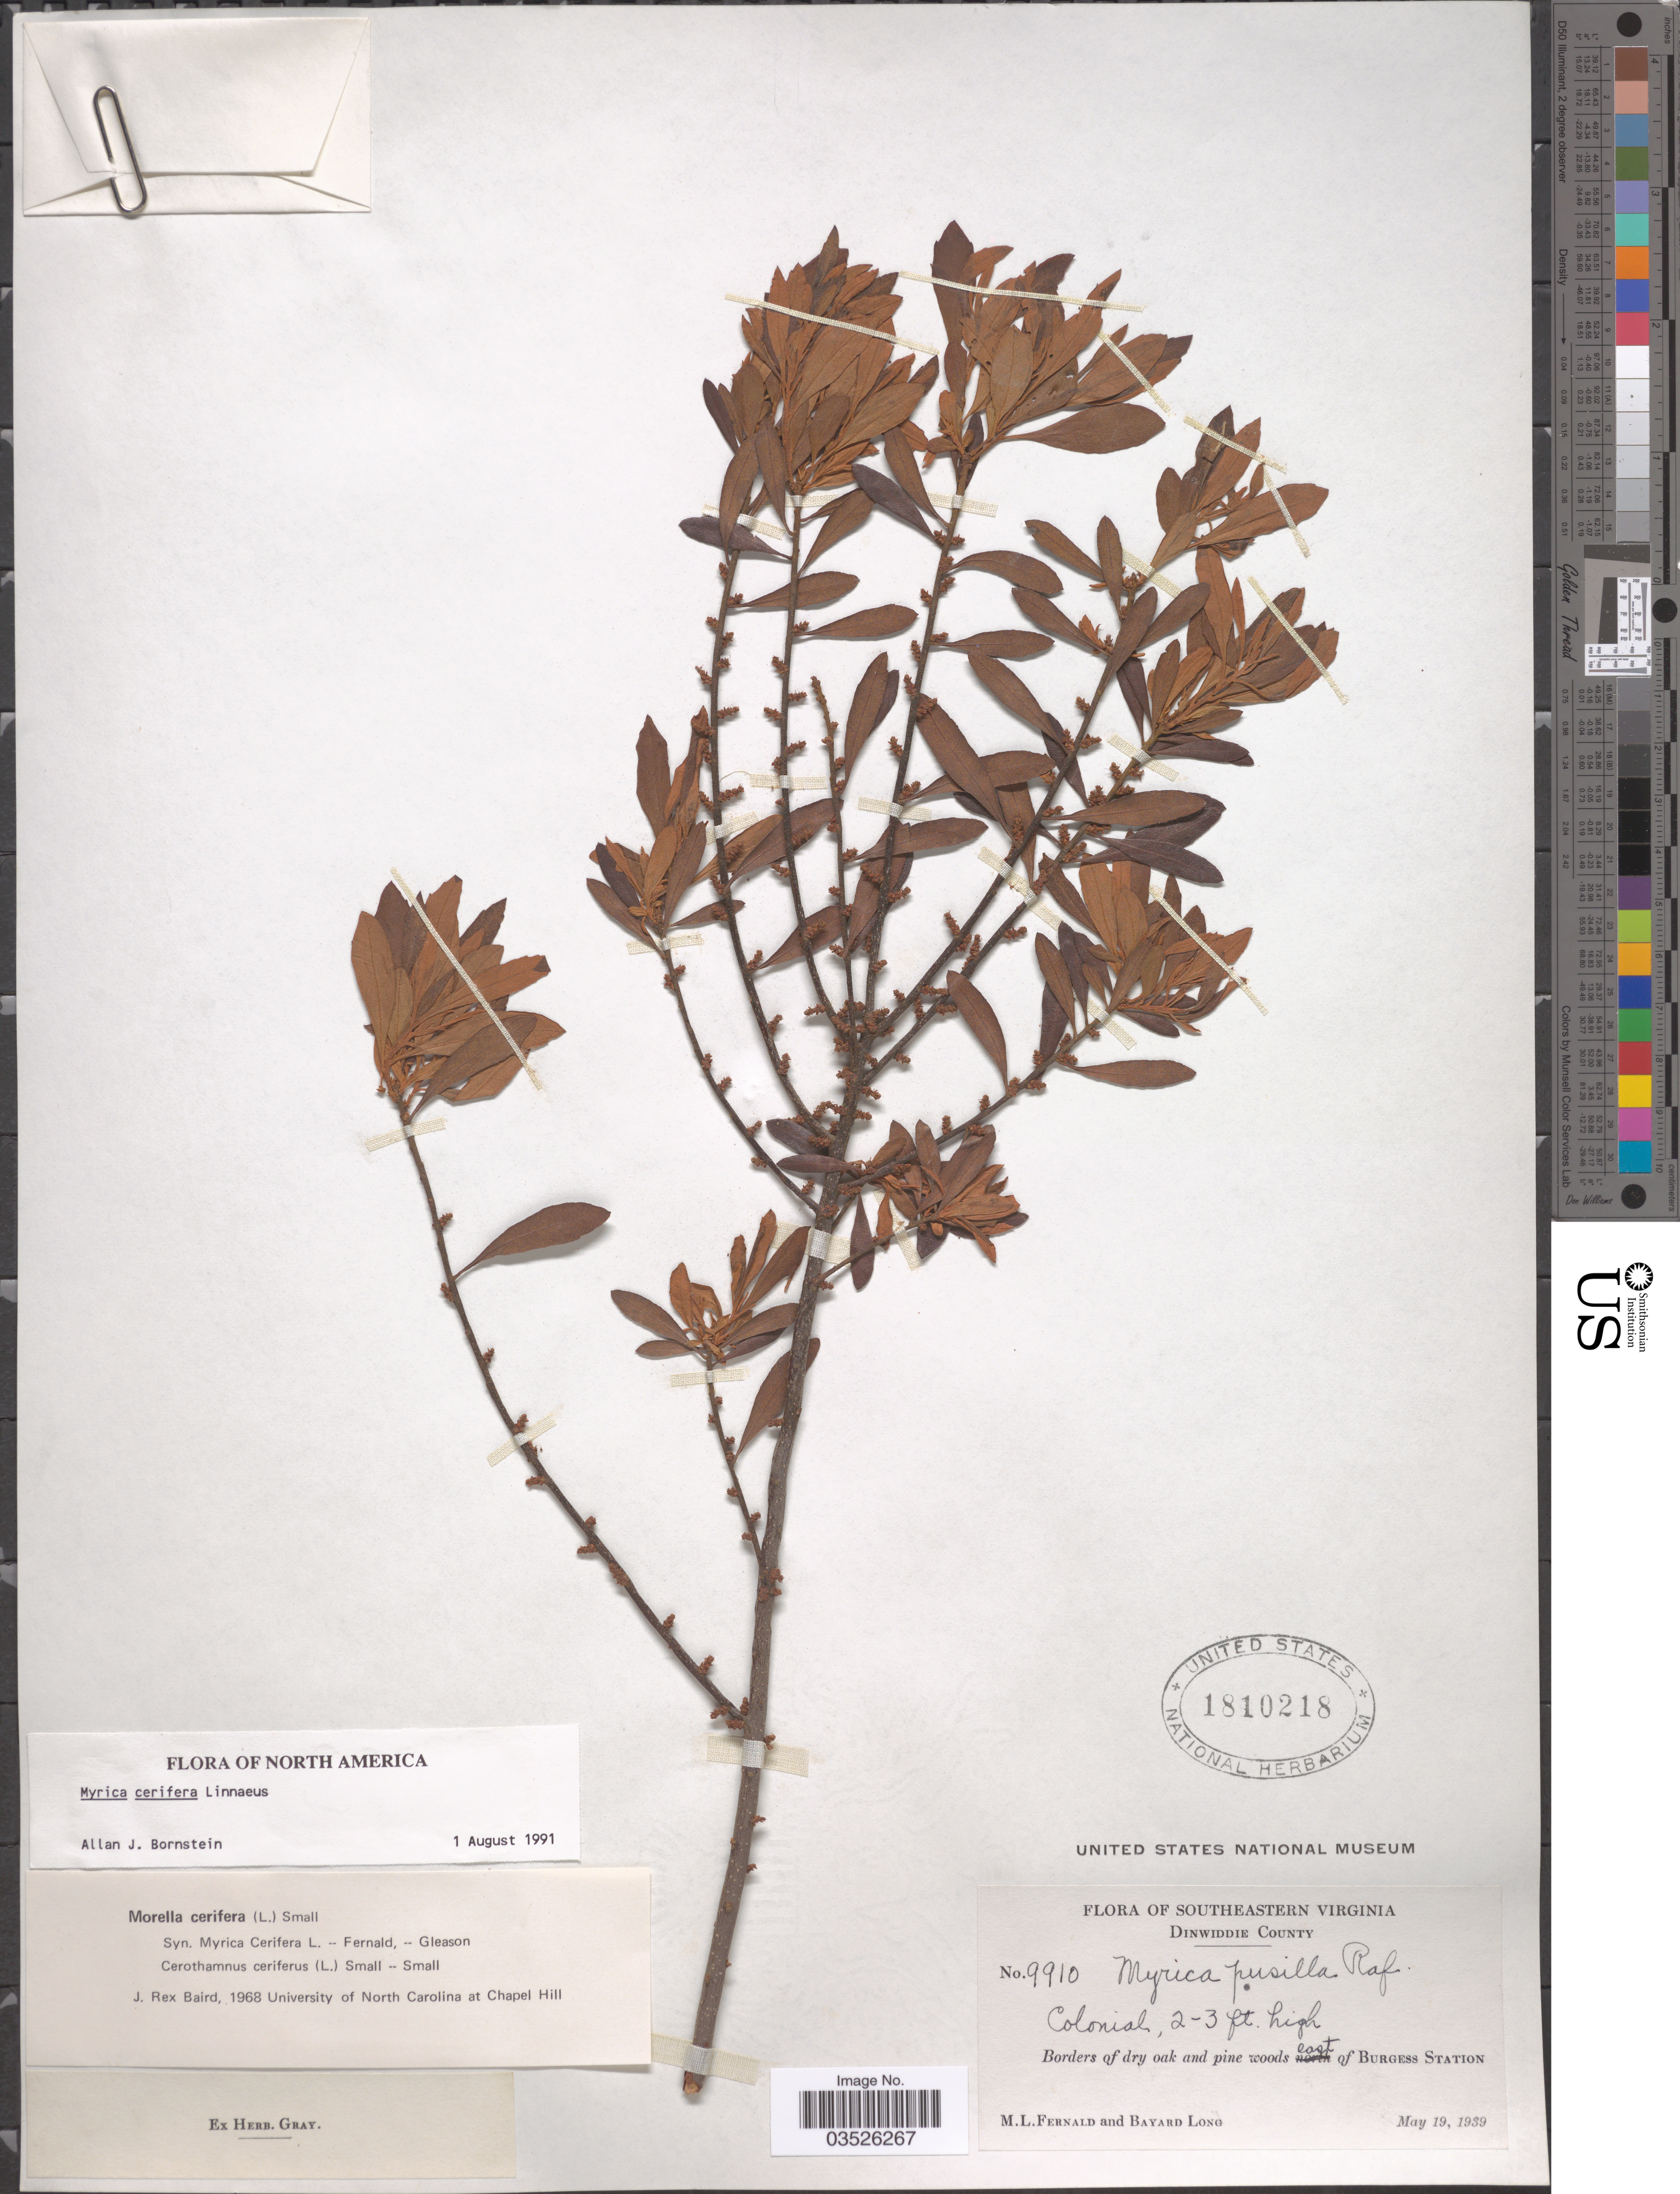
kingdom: Plantae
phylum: Tracheophyta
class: Magnoliopsida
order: Fagales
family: Myricaceae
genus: Morella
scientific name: Morella pumila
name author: (Michx.) Small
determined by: Strong, Mark T., (BOT), Smithsonian Institution - National Museum of Natural History (UNITED STATES)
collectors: M. L. Fernald & B. Long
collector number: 9910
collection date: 1939-05-19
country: United States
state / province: Virginia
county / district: Dinwiddie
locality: Southeastern Virginia. Dinwiddie County. Borders of dry oak and pine woods east of Burgess Station.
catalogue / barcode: US 1810218